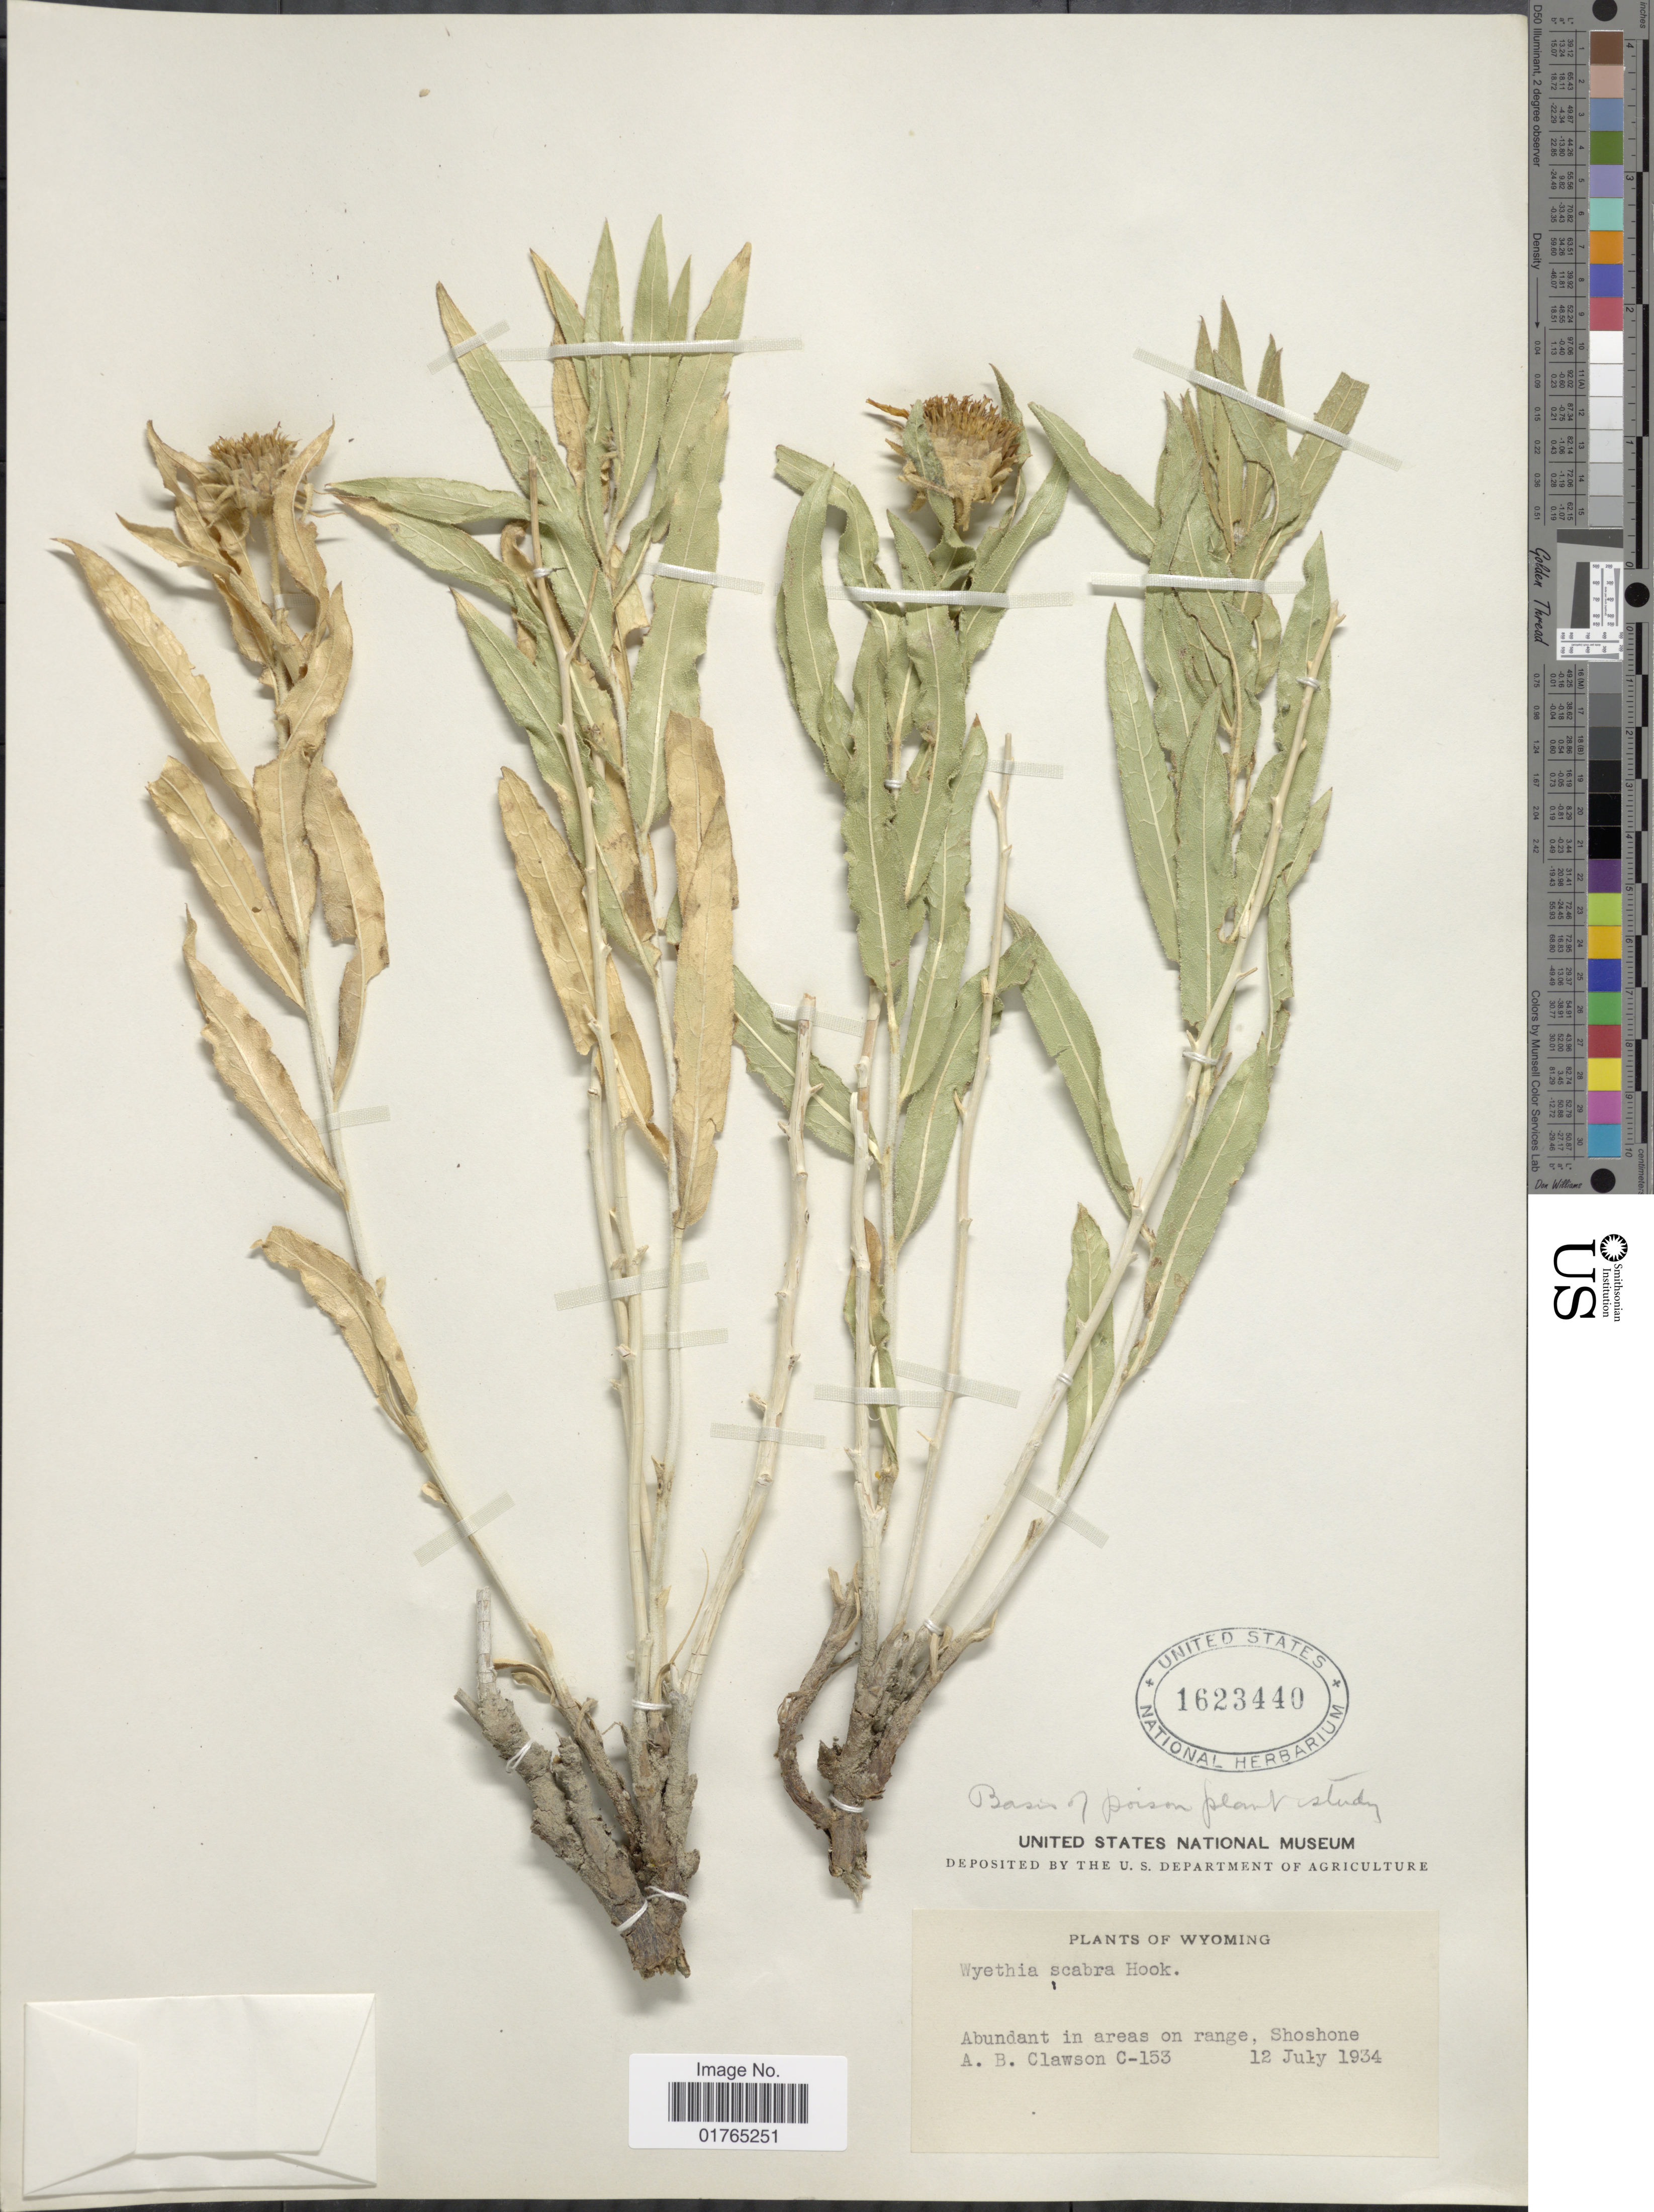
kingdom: Plantae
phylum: Tracheophyta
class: Magnoliopsida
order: Asterales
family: Asteraceae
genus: Wyethia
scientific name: Wyethia scabra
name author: Hook.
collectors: A. Clawson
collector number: C-153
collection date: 1934-07-12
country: United States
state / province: Wyoming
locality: Abundant in areas on range,Shoshone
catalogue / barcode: US 1623440